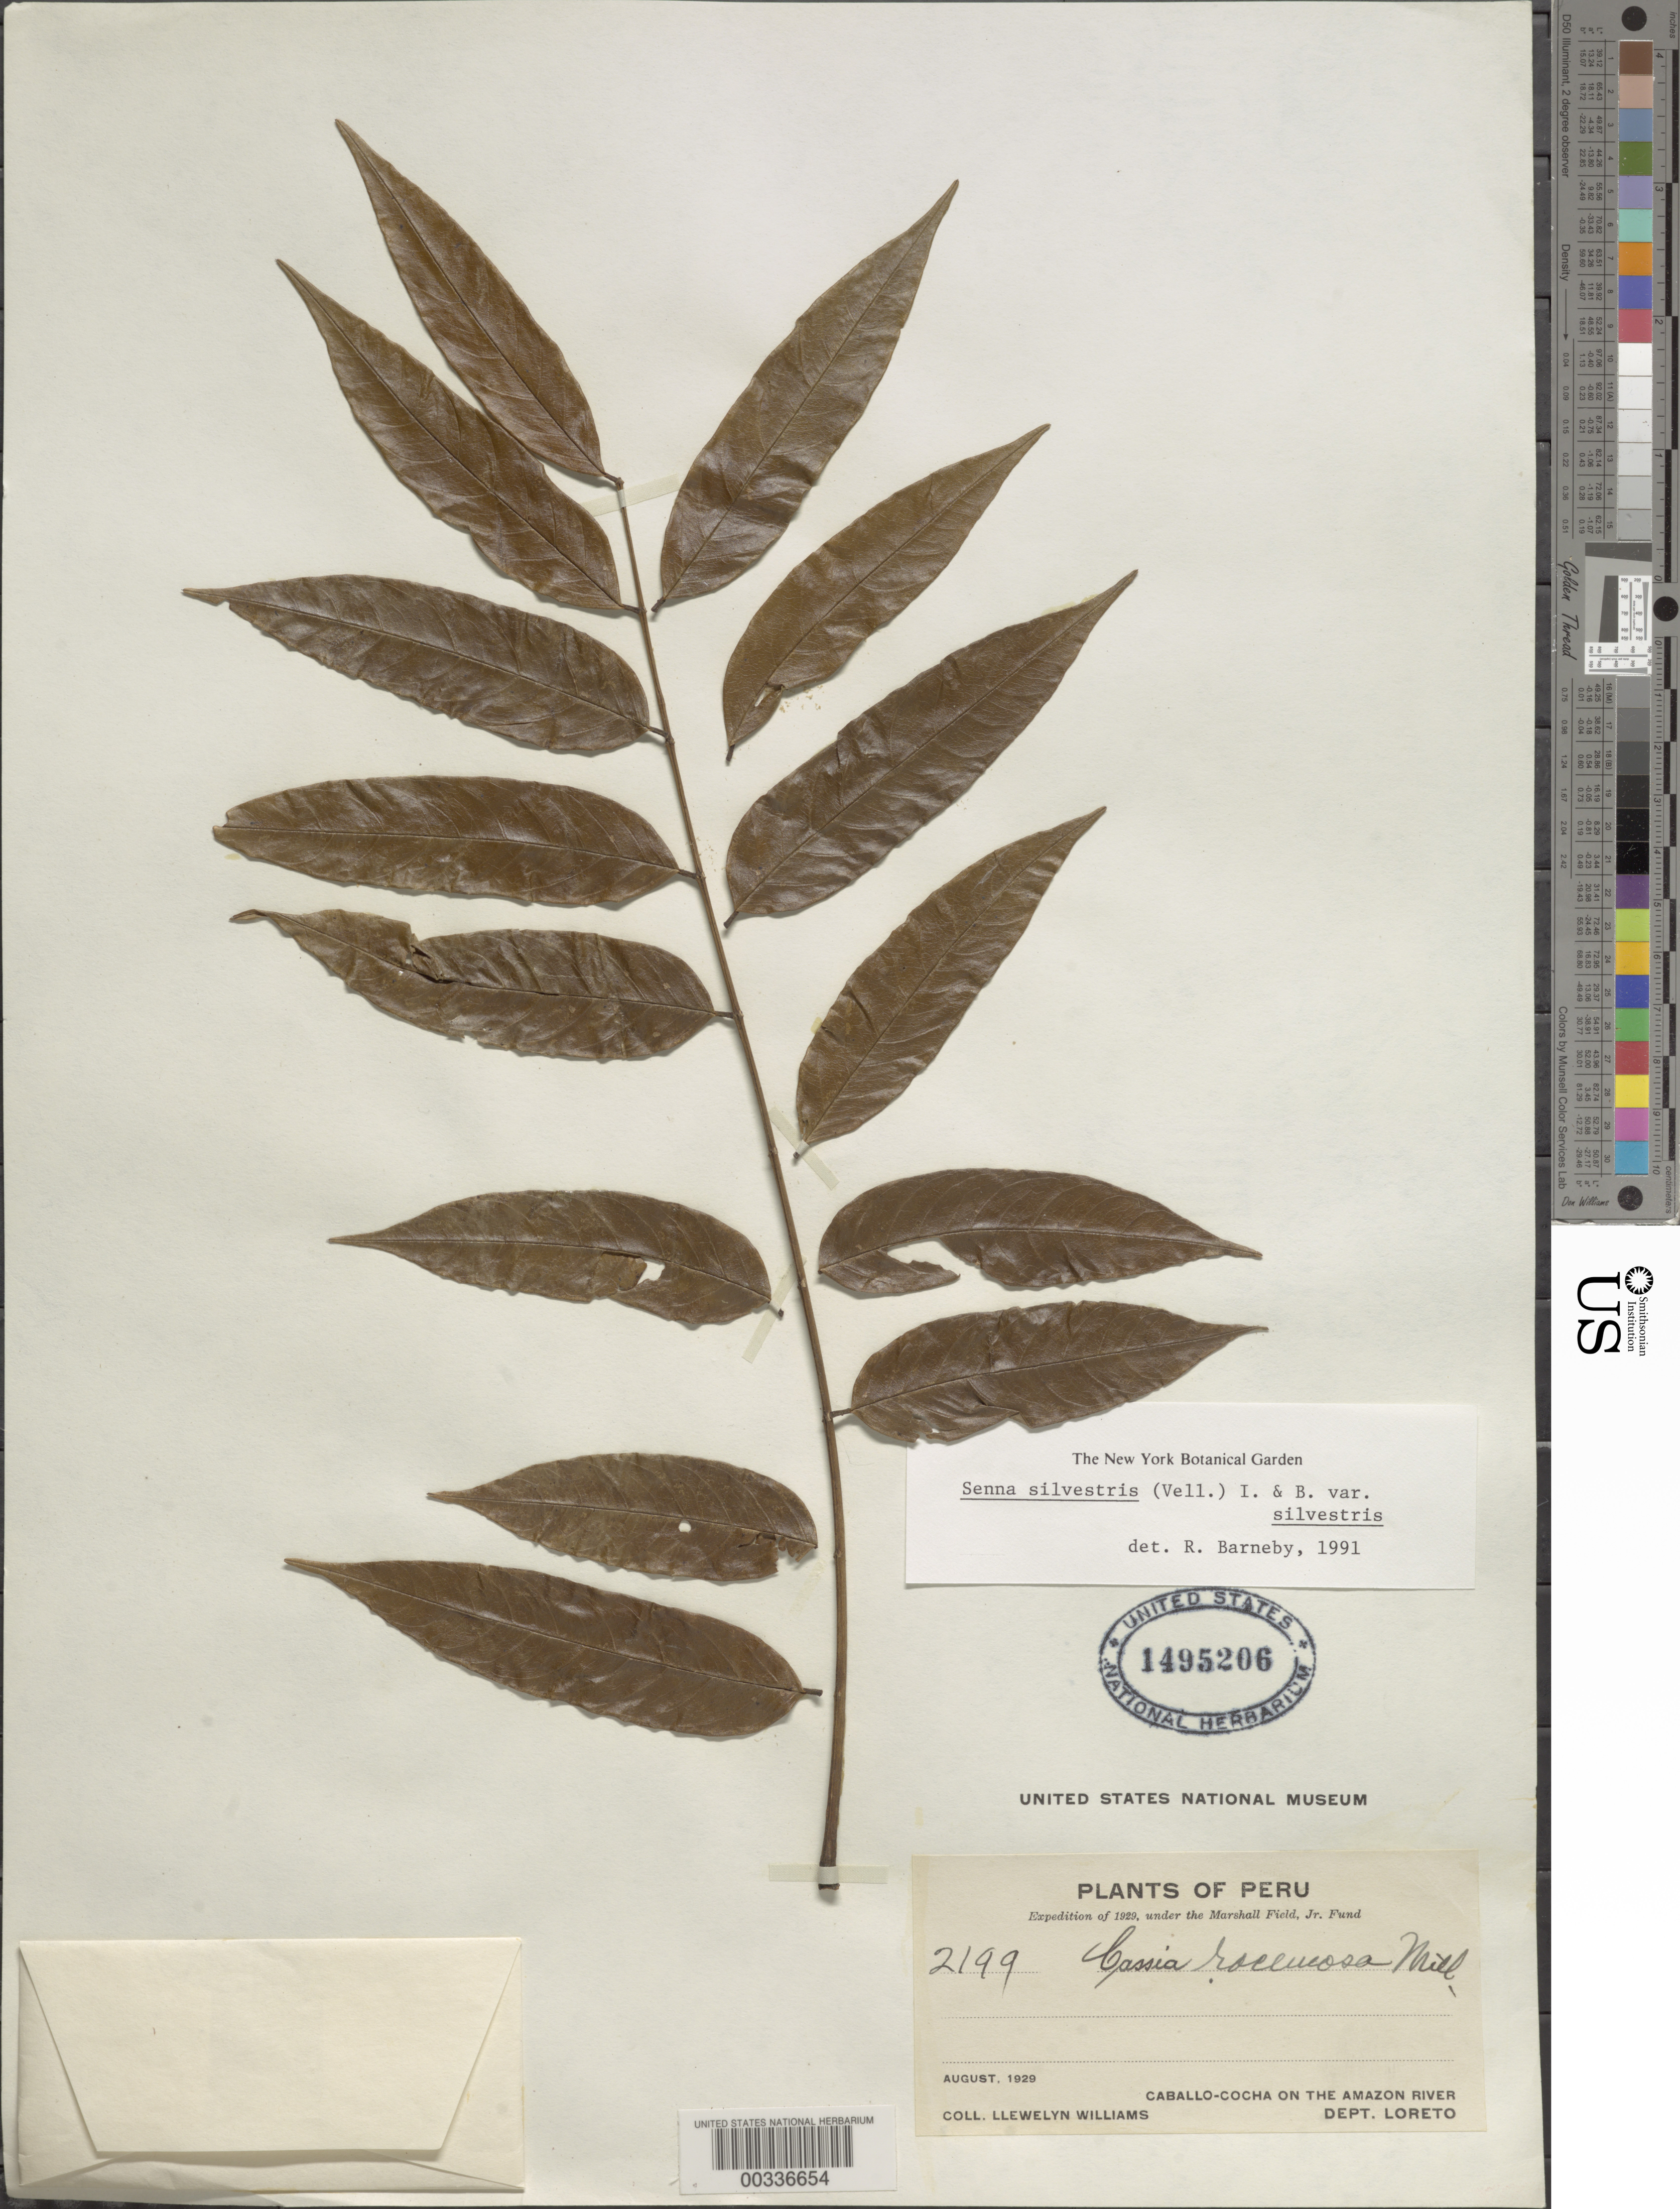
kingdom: Plantae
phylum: Tracheophyta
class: Magnoliopsida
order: Fabales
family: Fabaceae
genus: Senna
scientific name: Senna silvestris var. silvestris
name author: (Vell.) H.S. Irwin & Barneby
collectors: Ll. Williams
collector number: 2199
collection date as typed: Aug 1929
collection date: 1929-08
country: Peru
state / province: Loreto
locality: Caballo-cocha on the amazon river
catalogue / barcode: US 1495206